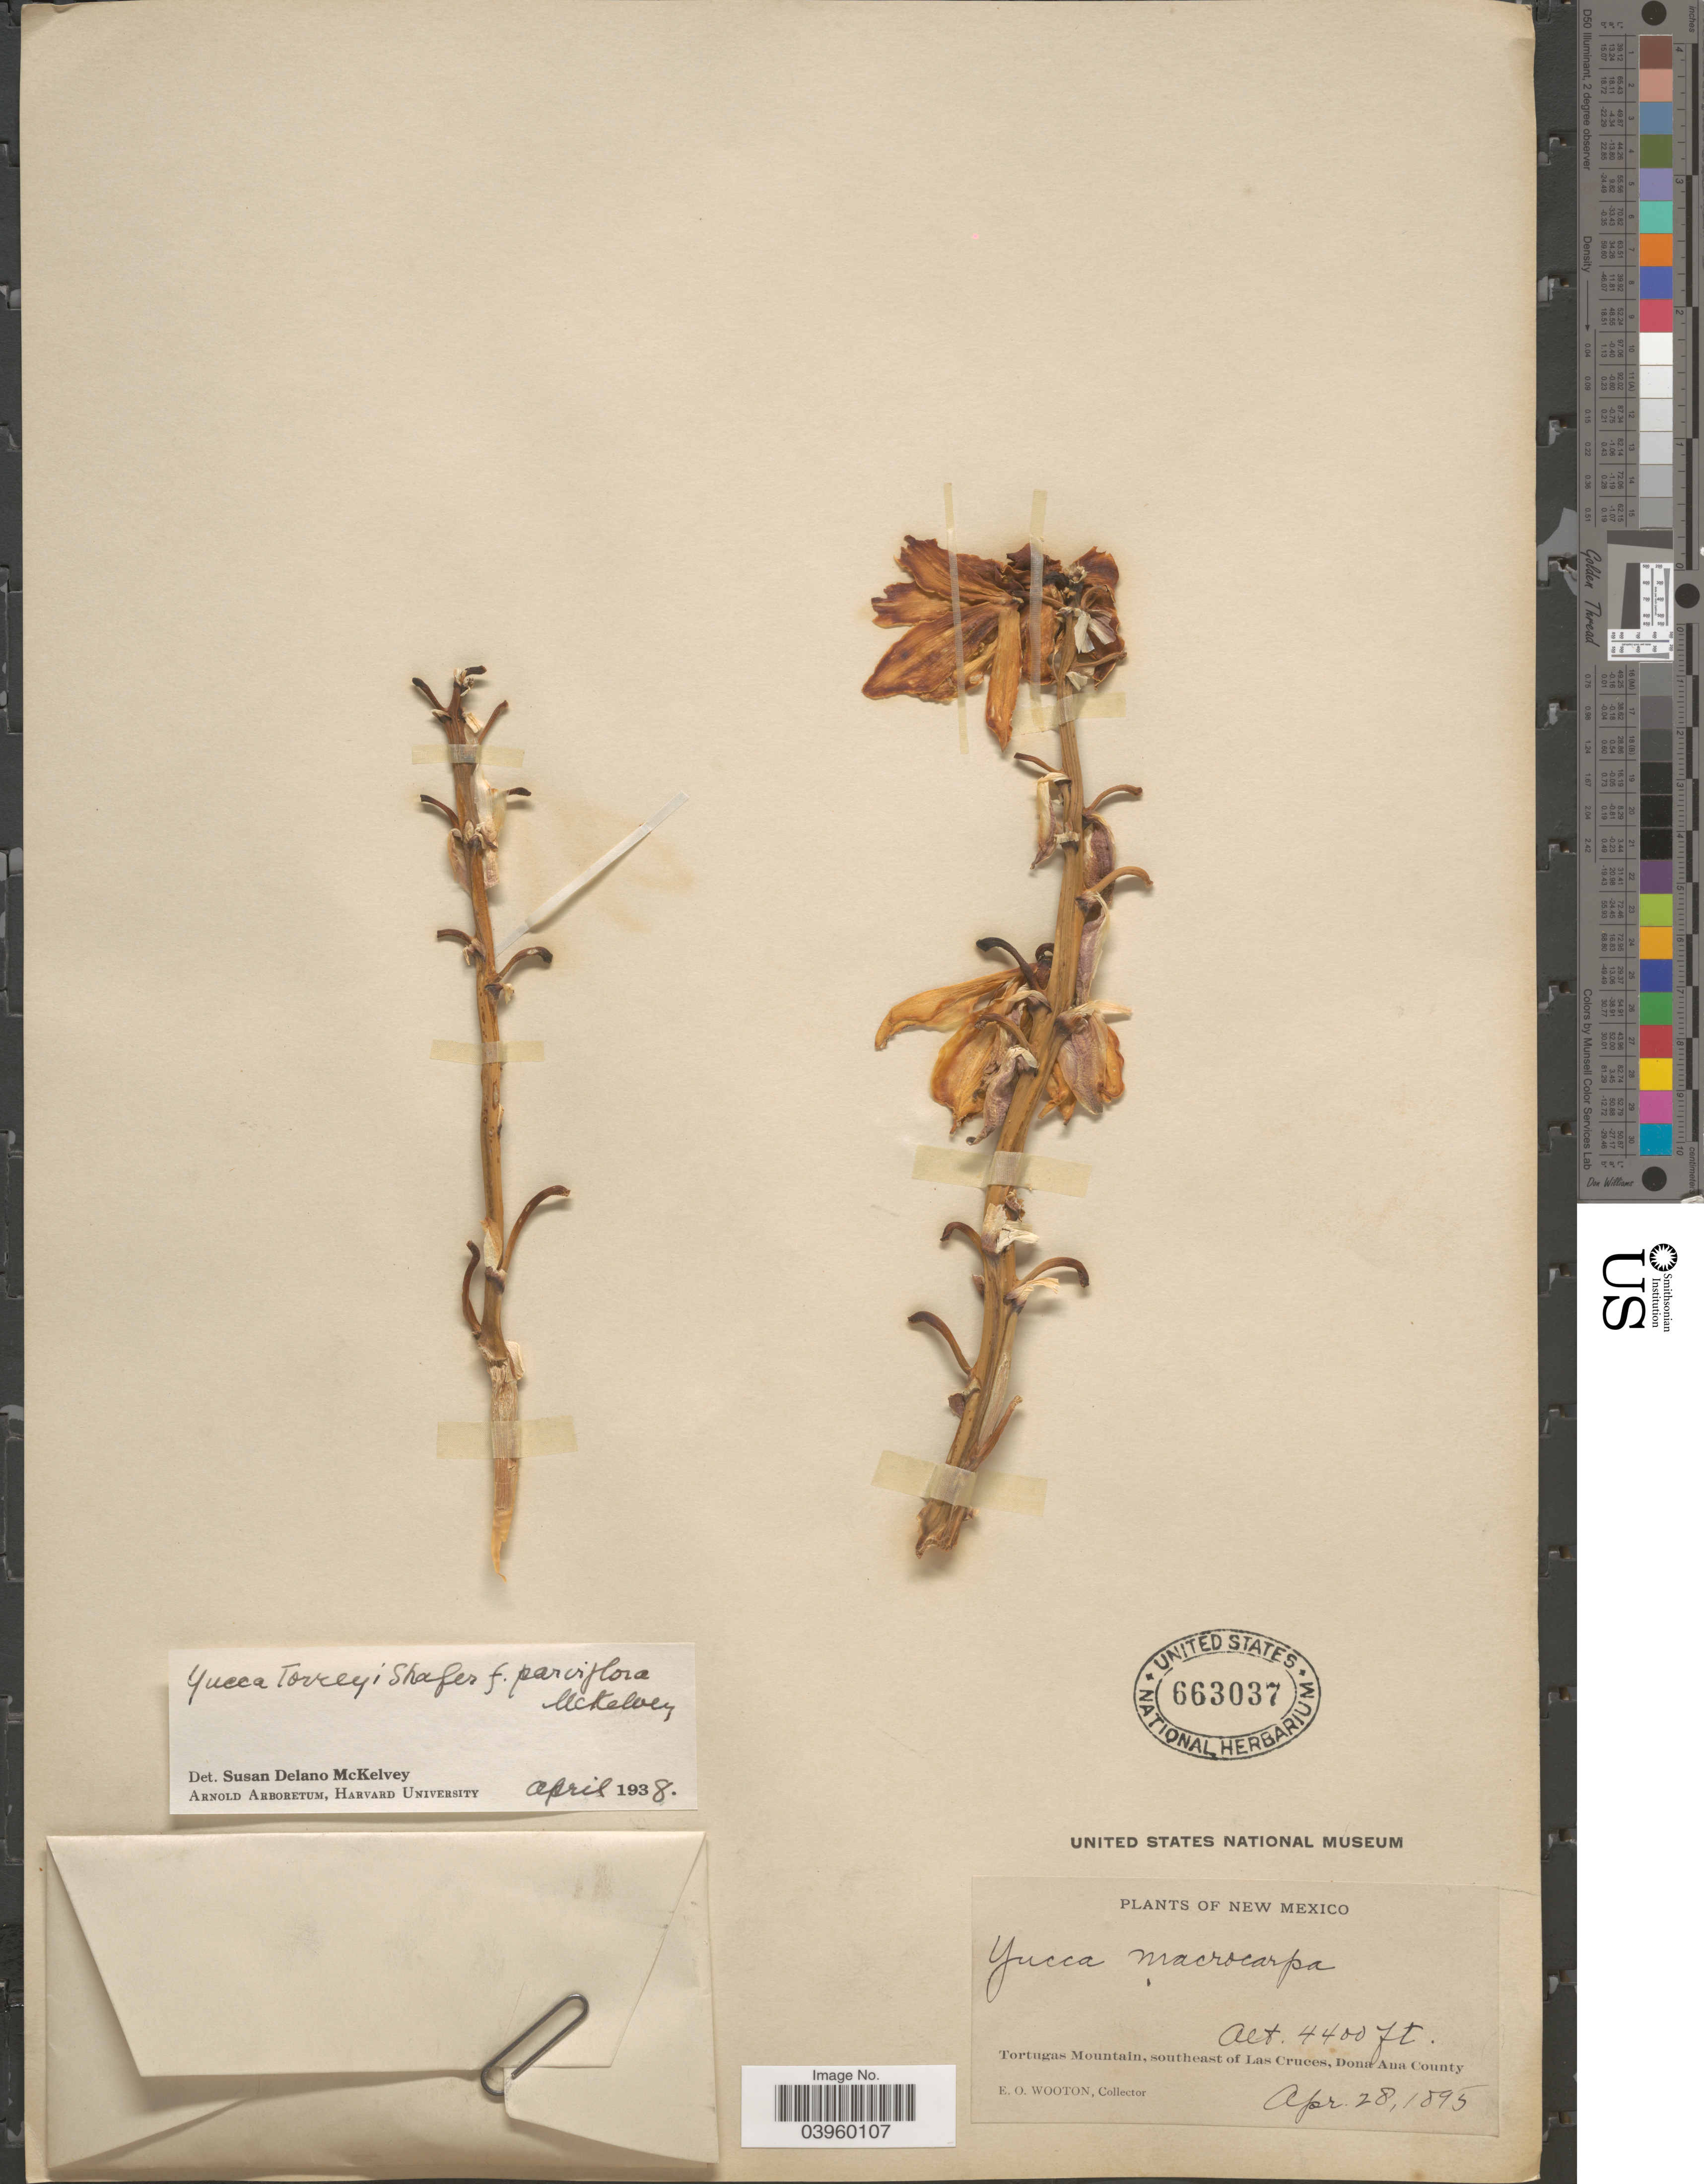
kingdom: Plantae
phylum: Tracheophyta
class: Liliopsida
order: Asparagales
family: Asparagaceae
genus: Yucca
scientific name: Yucca torreyi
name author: Shafer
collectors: E. O. Wooton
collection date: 1895-04-28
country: United States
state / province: New Mexico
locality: Tortugas Mountain, southeast of Las Cruces, Dona Ana County.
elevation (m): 1341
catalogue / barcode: US 663037